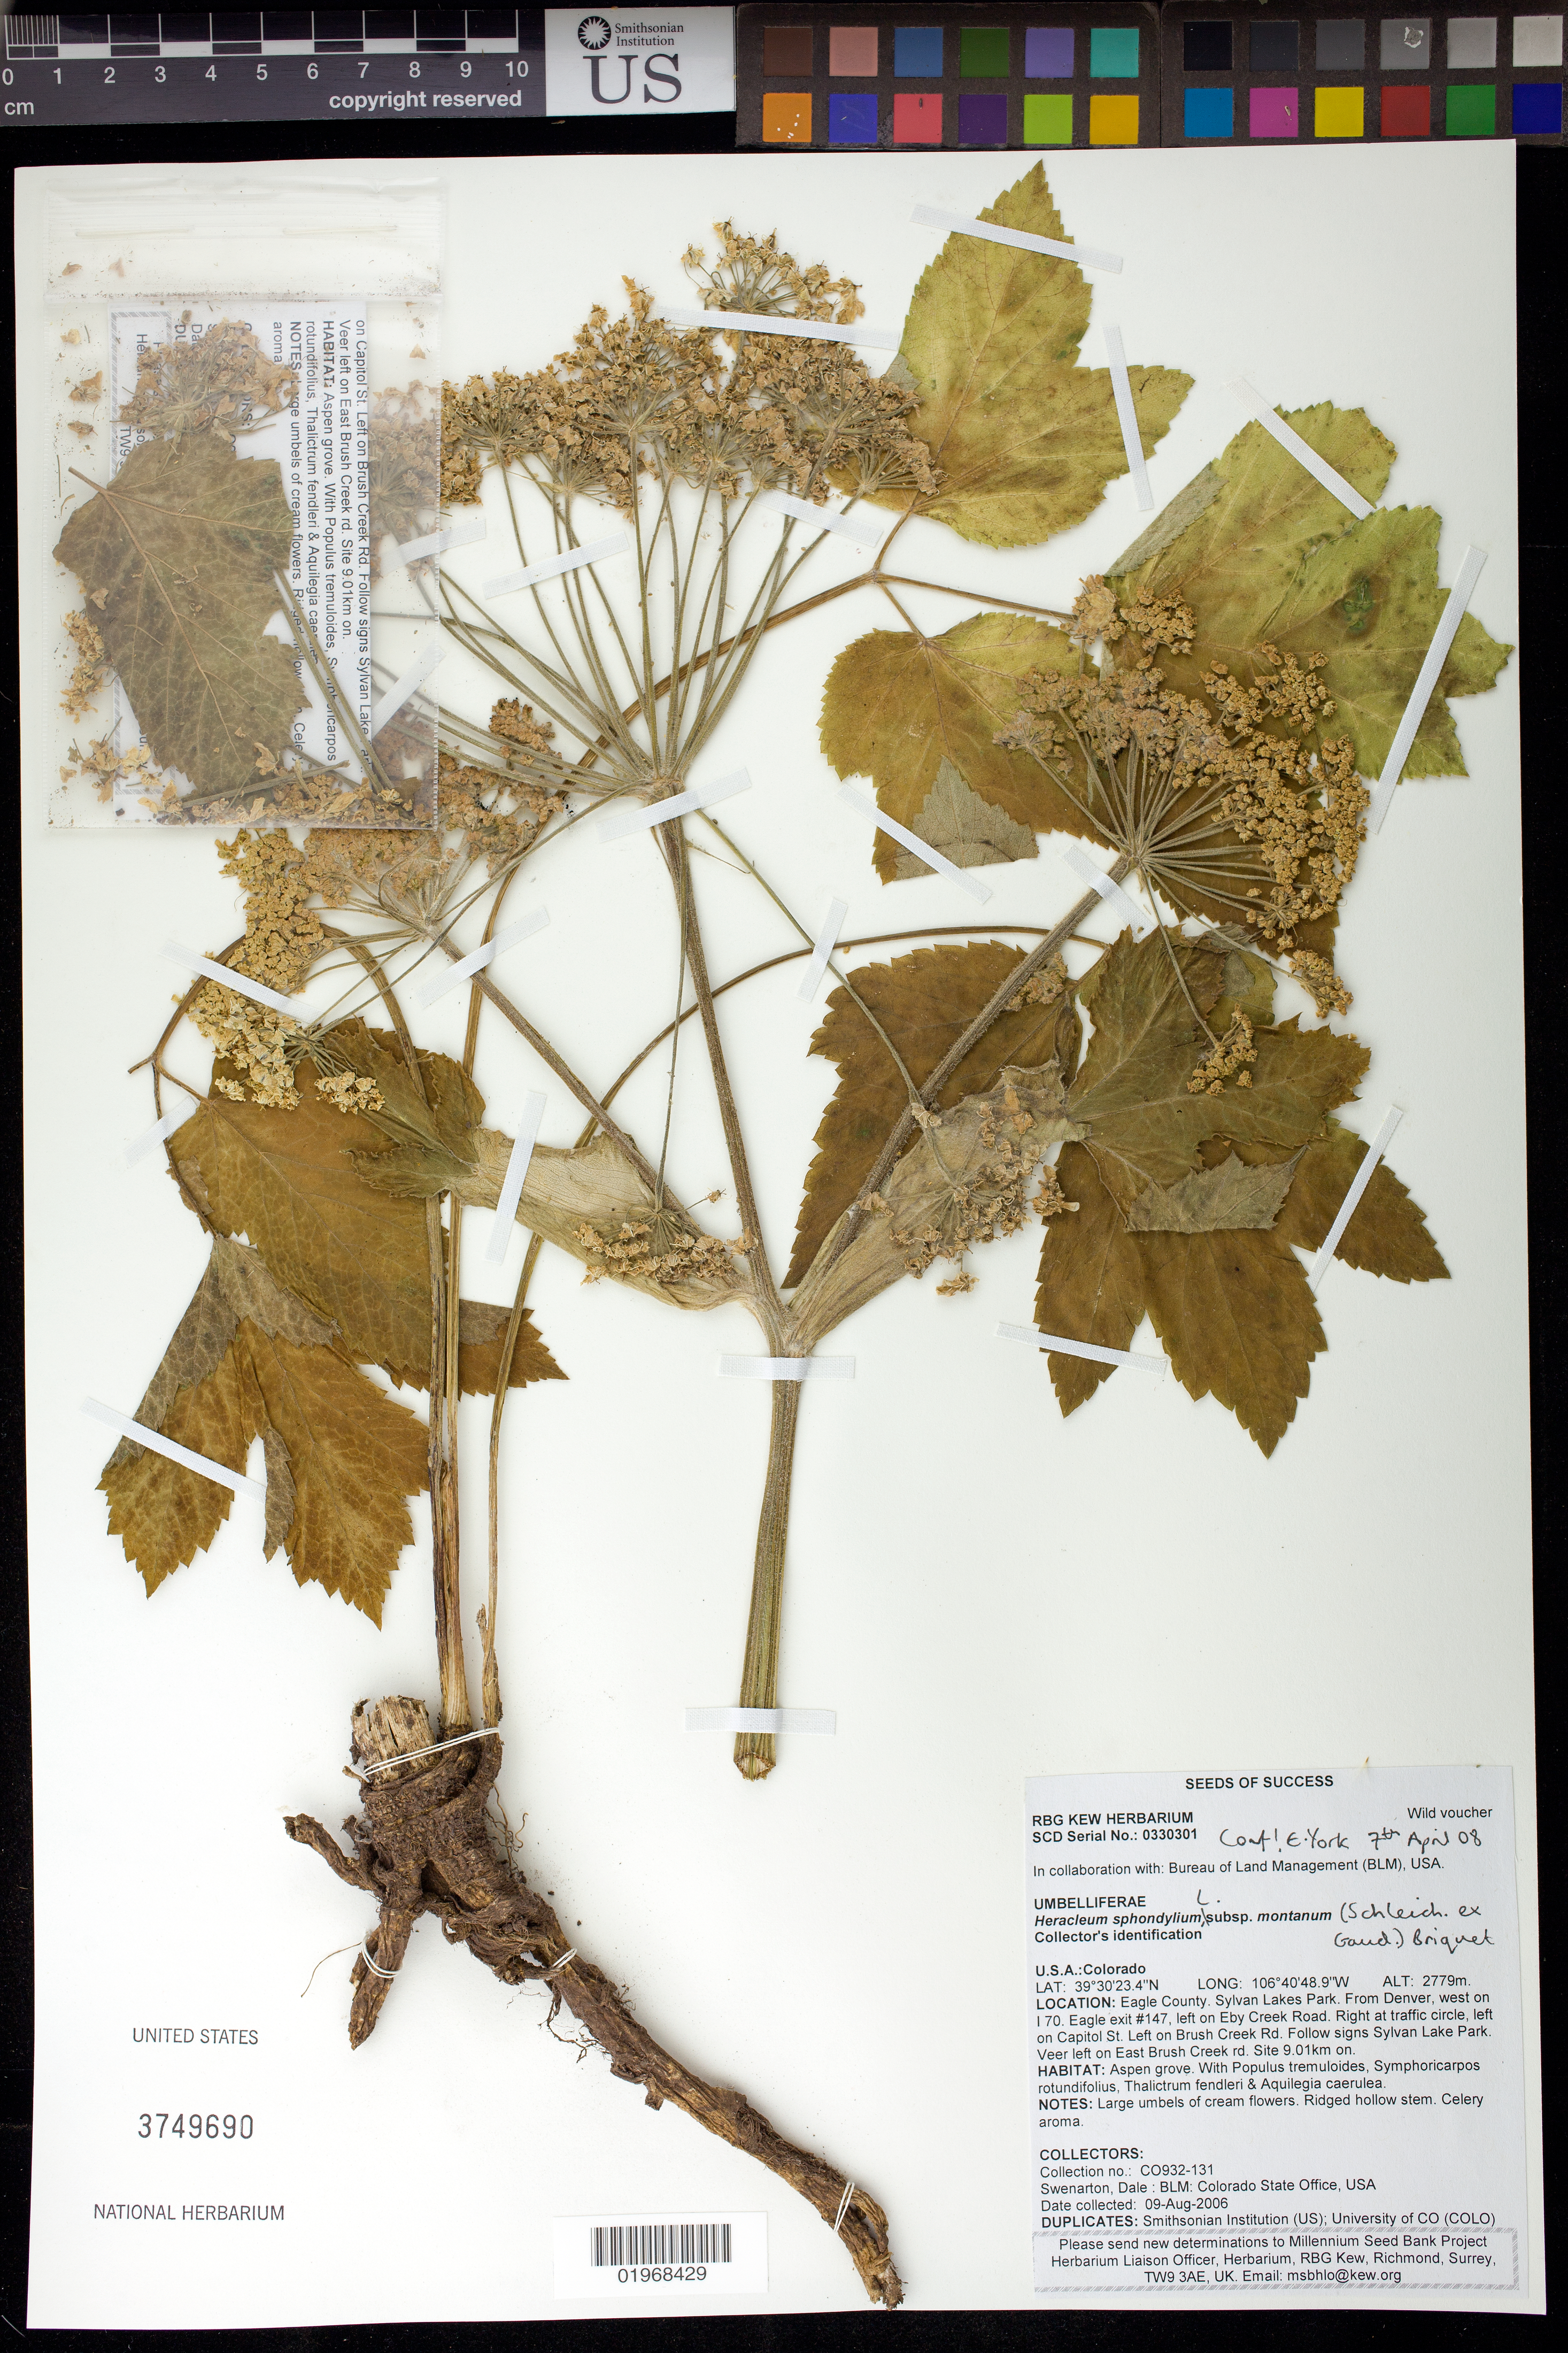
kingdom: Plantae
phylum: Tracheophyta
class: Magnoliopsida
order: Apiales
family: Apiaceae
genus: Heracleum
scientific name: Heracleum sphondylium subsp. montanum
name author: (Schleich. ex) Briq.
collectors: D. Swenarton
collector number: CO932-131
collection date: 2006-08-09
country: United States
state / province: Colorado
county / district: Eagle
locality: Sylvan Lakes Park., 9.01 km on East Brush Creek rd.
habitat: Aspen grove. With Populus tremuloides, Thalictrium fendleri, ect.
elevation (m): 2779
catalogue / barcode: US 3749690